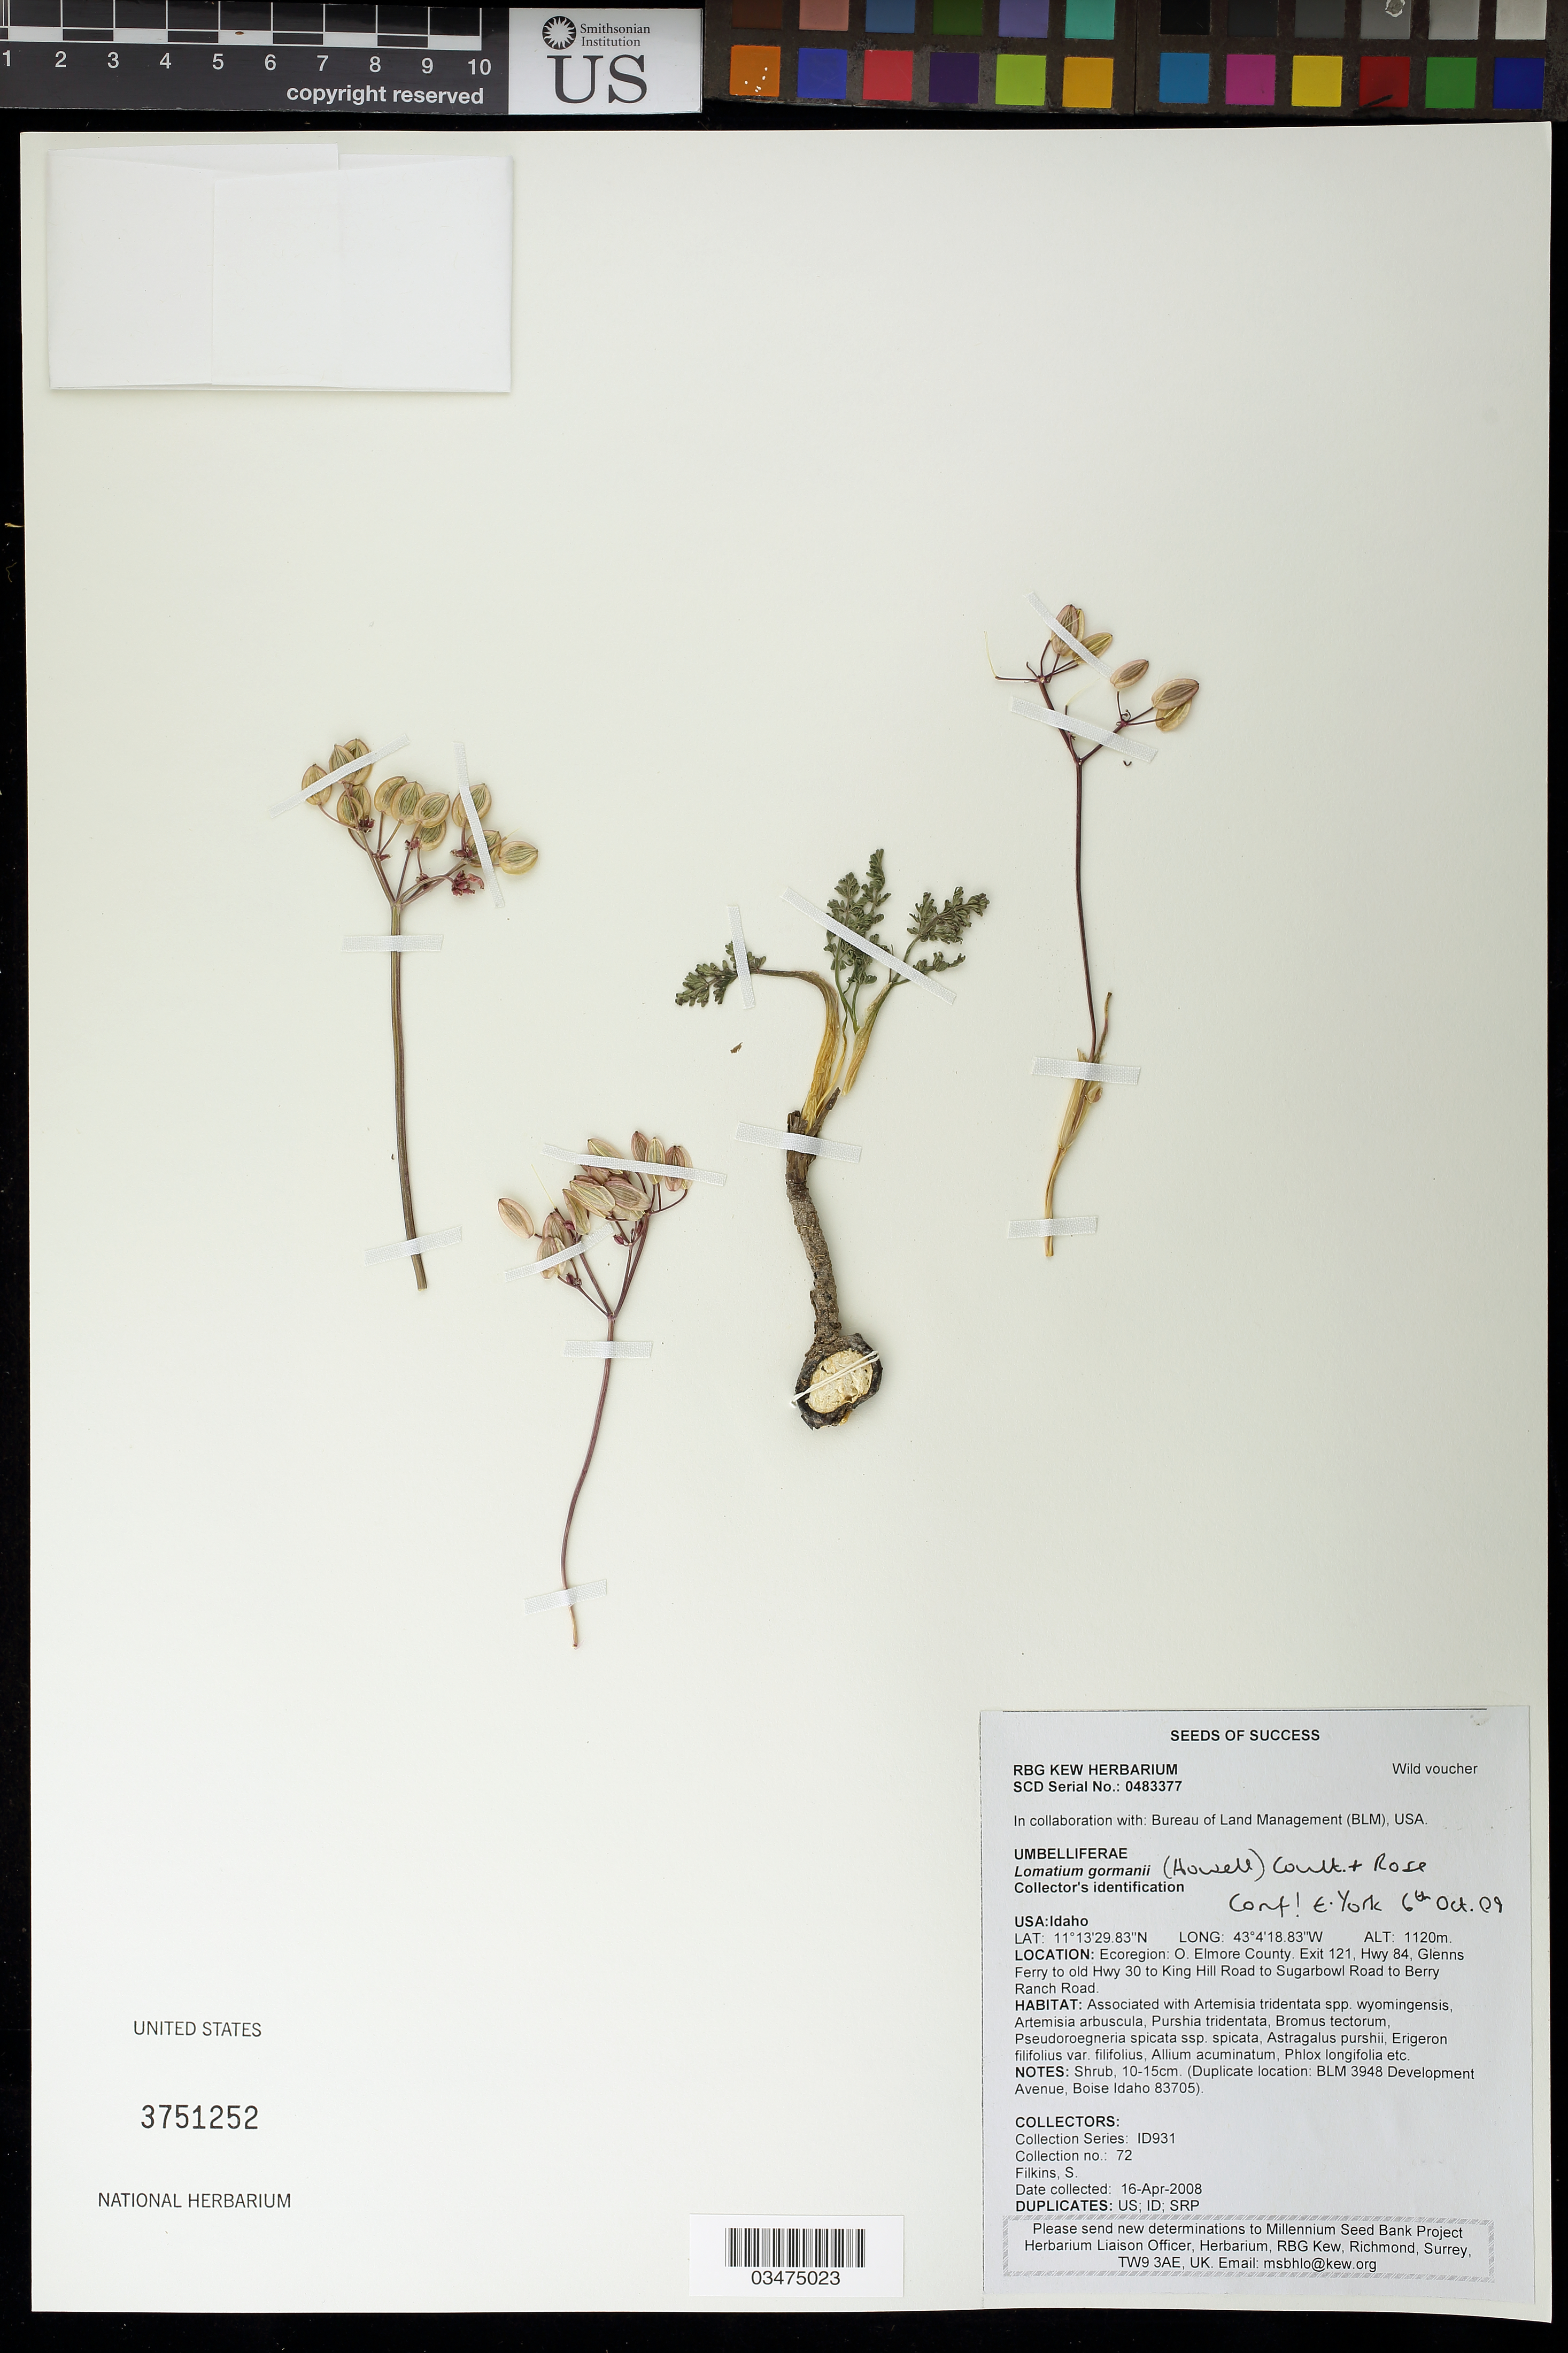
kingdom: Plantae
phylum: Tracheophyta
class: Magnoliopsida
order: Apiales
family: Apiaceae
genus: Lomatium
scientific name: Lomatium gormanii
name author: (Howell) J.M. Coult. & Rose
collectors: S. Filkins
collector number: UT931 72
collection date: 2008-04-16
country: United States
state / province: Idaho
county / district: Elmore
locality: Exit 121, Hwy 84, Glenns Ferry to old Hwy 30 to King Hill Rd to Sugarbowl Rd to Berry Ranch Rd.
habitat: With Purshia tridentata, Astragalus purshii, Phlox longifolia, ect.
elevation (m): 1120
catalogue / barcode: US 3751252